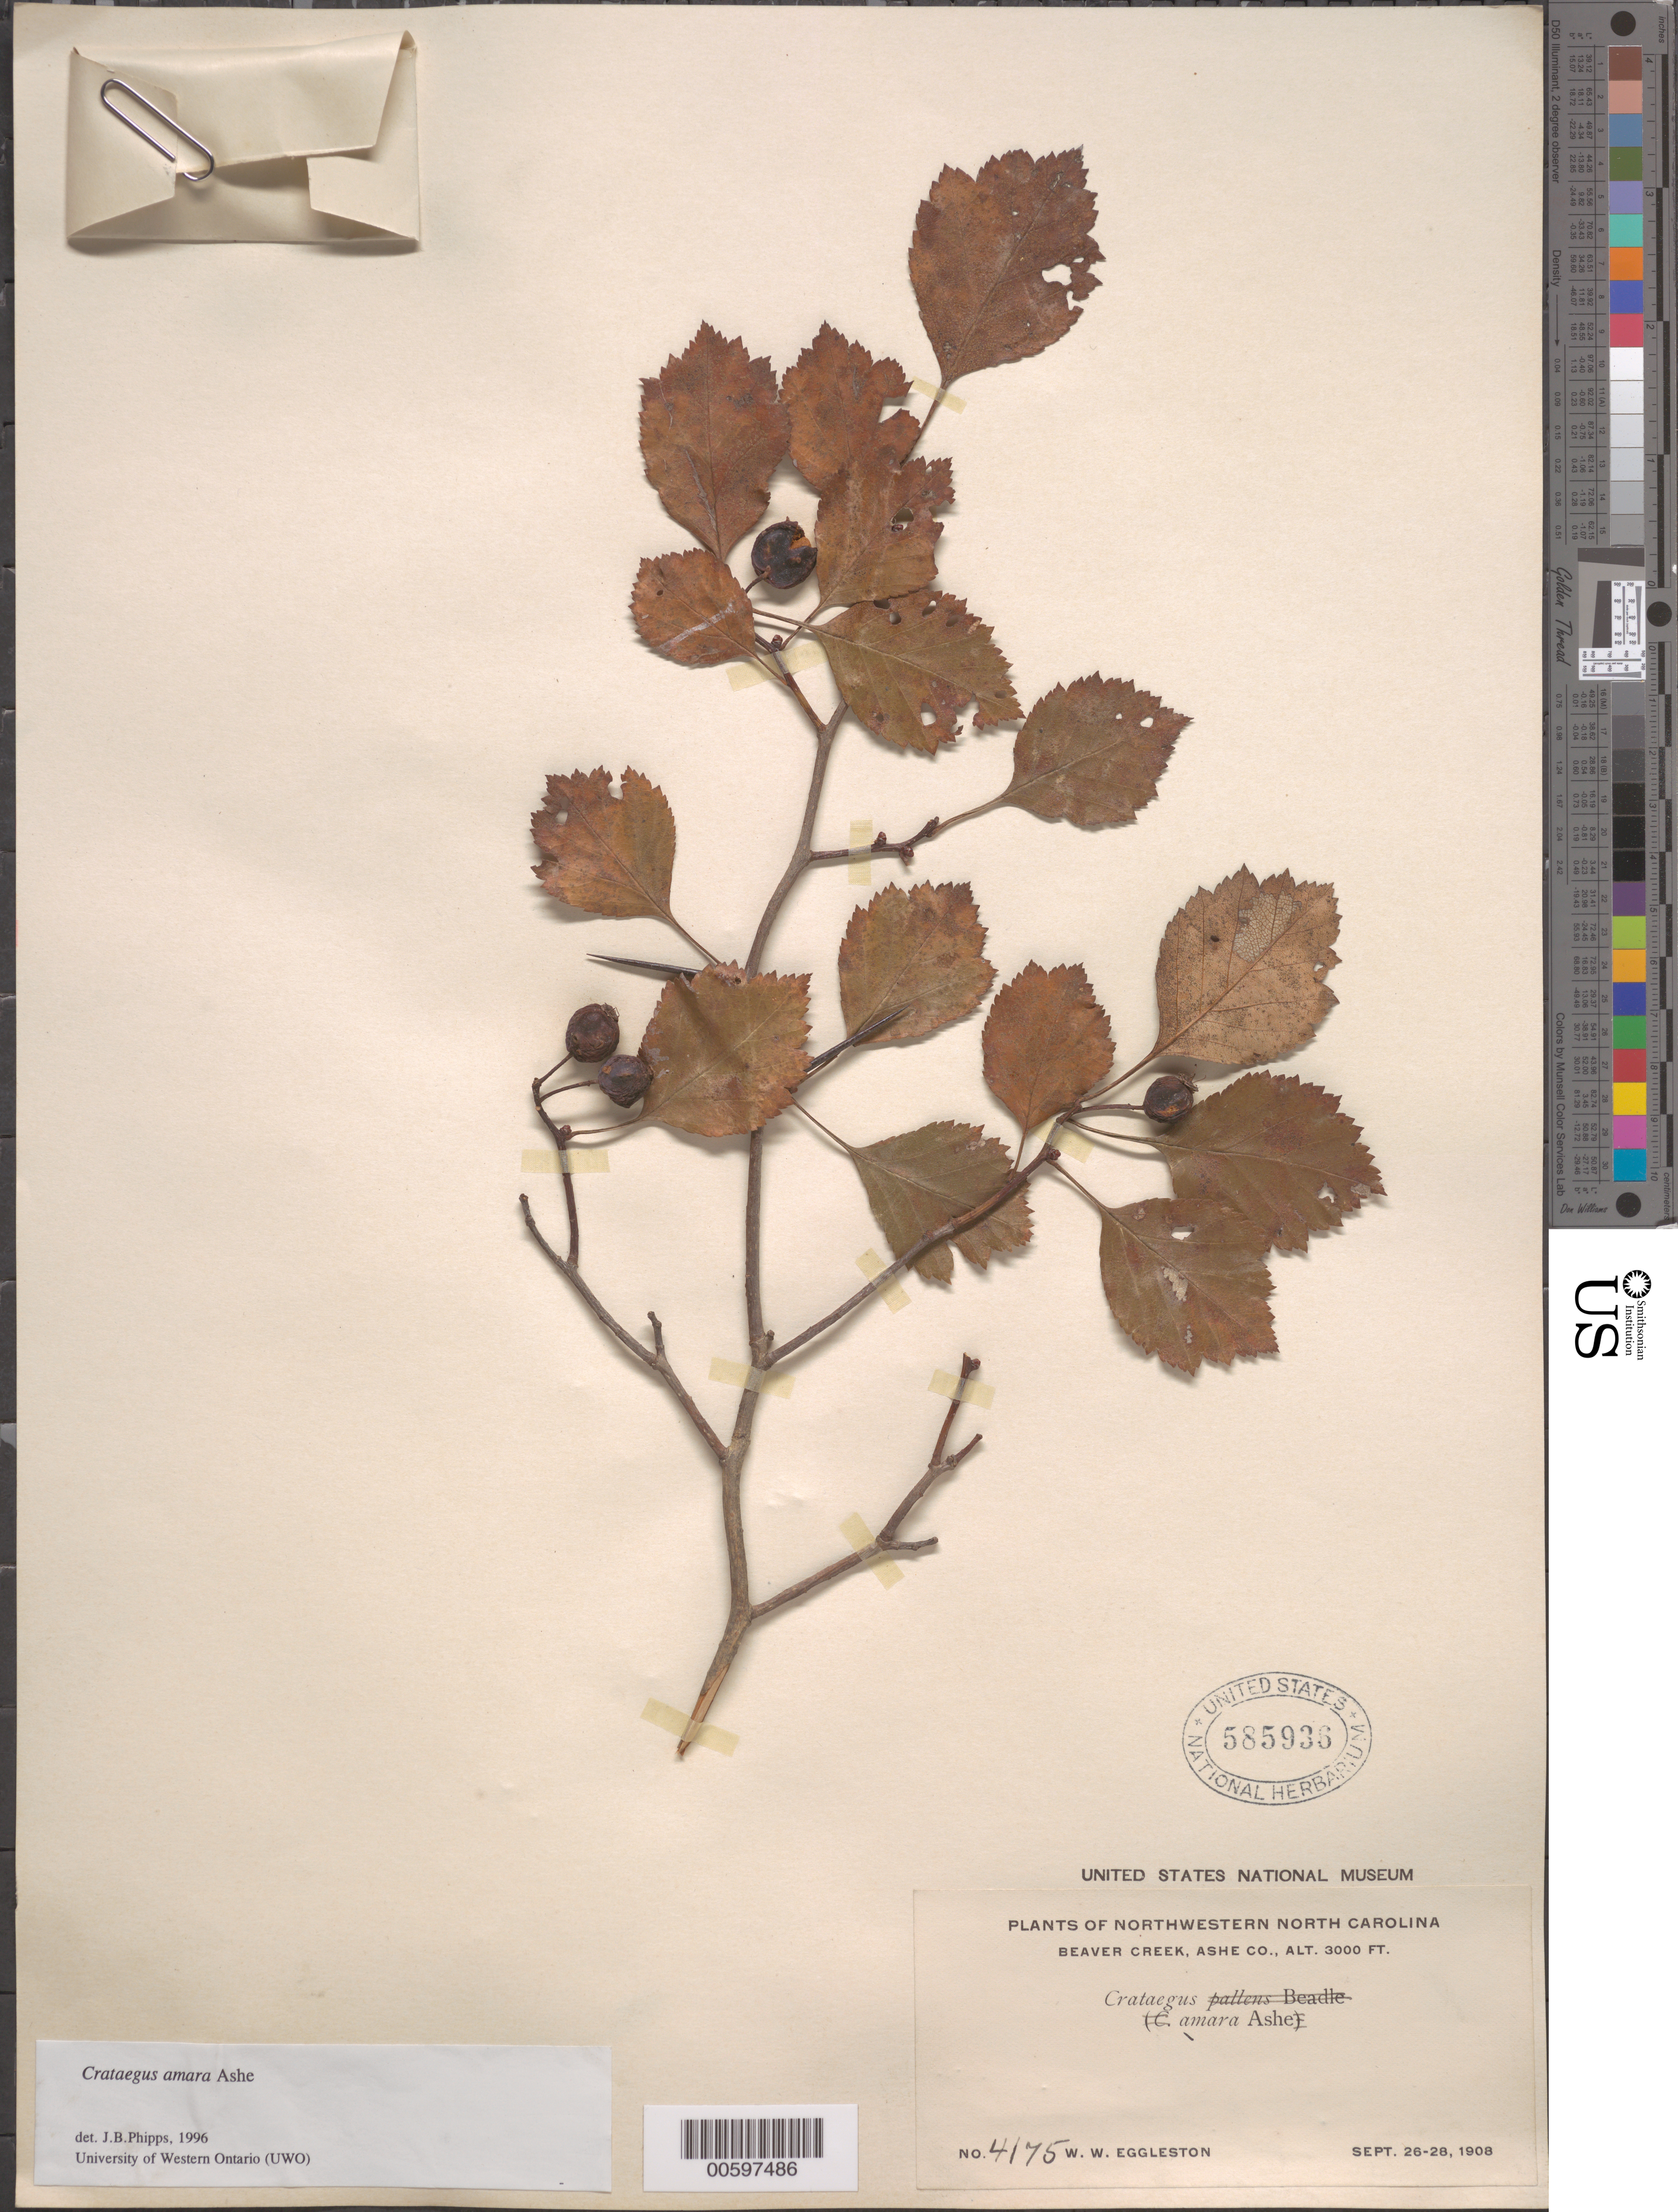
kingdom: Plantae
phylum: Tracheophyta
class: Magnoliopsida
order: Rosales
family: Rosaceae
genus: Crataegus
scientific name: Crataegus amara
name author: Ashe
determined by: Phipps, James B., (UWO), University of Western Ontario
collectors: W. W. Eggleston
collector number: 4175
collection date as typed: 26 Sep 1908 to 28 Sep 1908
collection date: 1908-09-26/1908-09-28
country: United States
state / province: North Carolina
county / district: Ashe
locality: Beaver Creek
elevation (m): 914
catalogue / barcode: US 585936